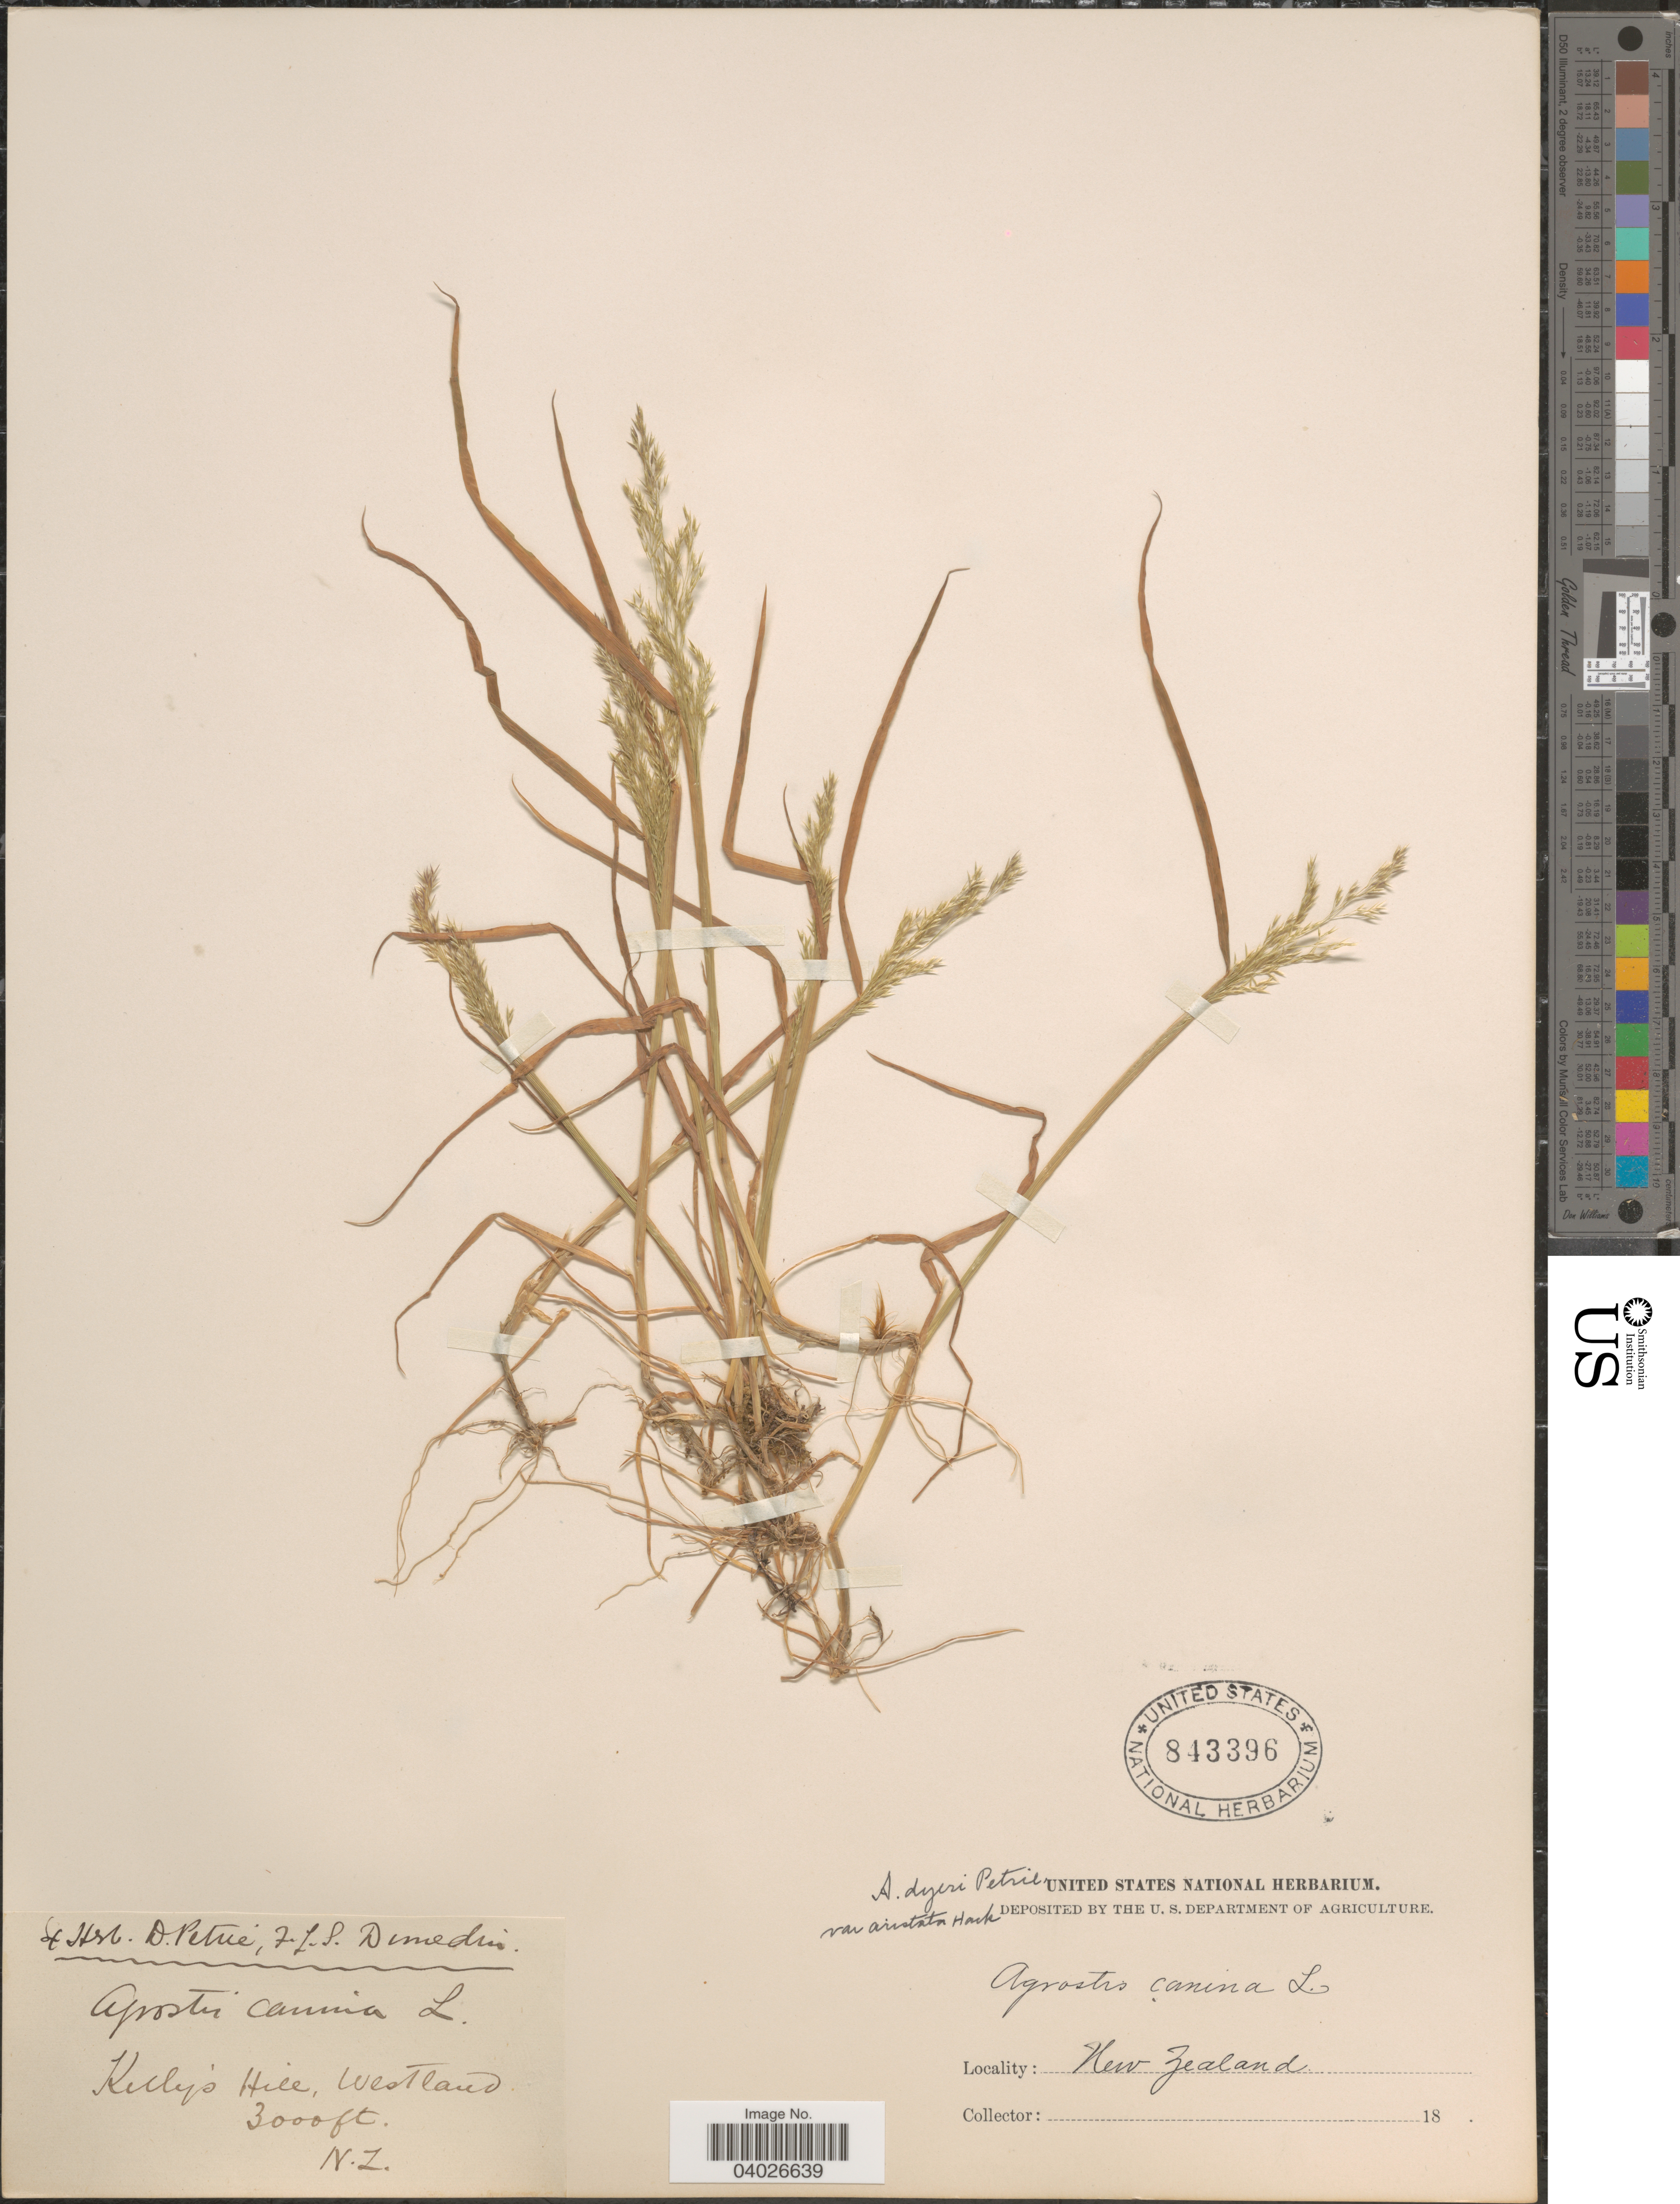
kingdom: Plantae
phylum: Tracheophyta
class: Liliopsida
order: Poales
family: Poaceae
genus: Agrostis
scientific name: Agrostis dyeri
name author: Petrie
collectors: Ex Herb D. Petrie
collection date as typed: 18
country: New Zealand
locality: Kelly's Hill, Westland.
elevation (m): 914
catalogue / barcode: US 843396